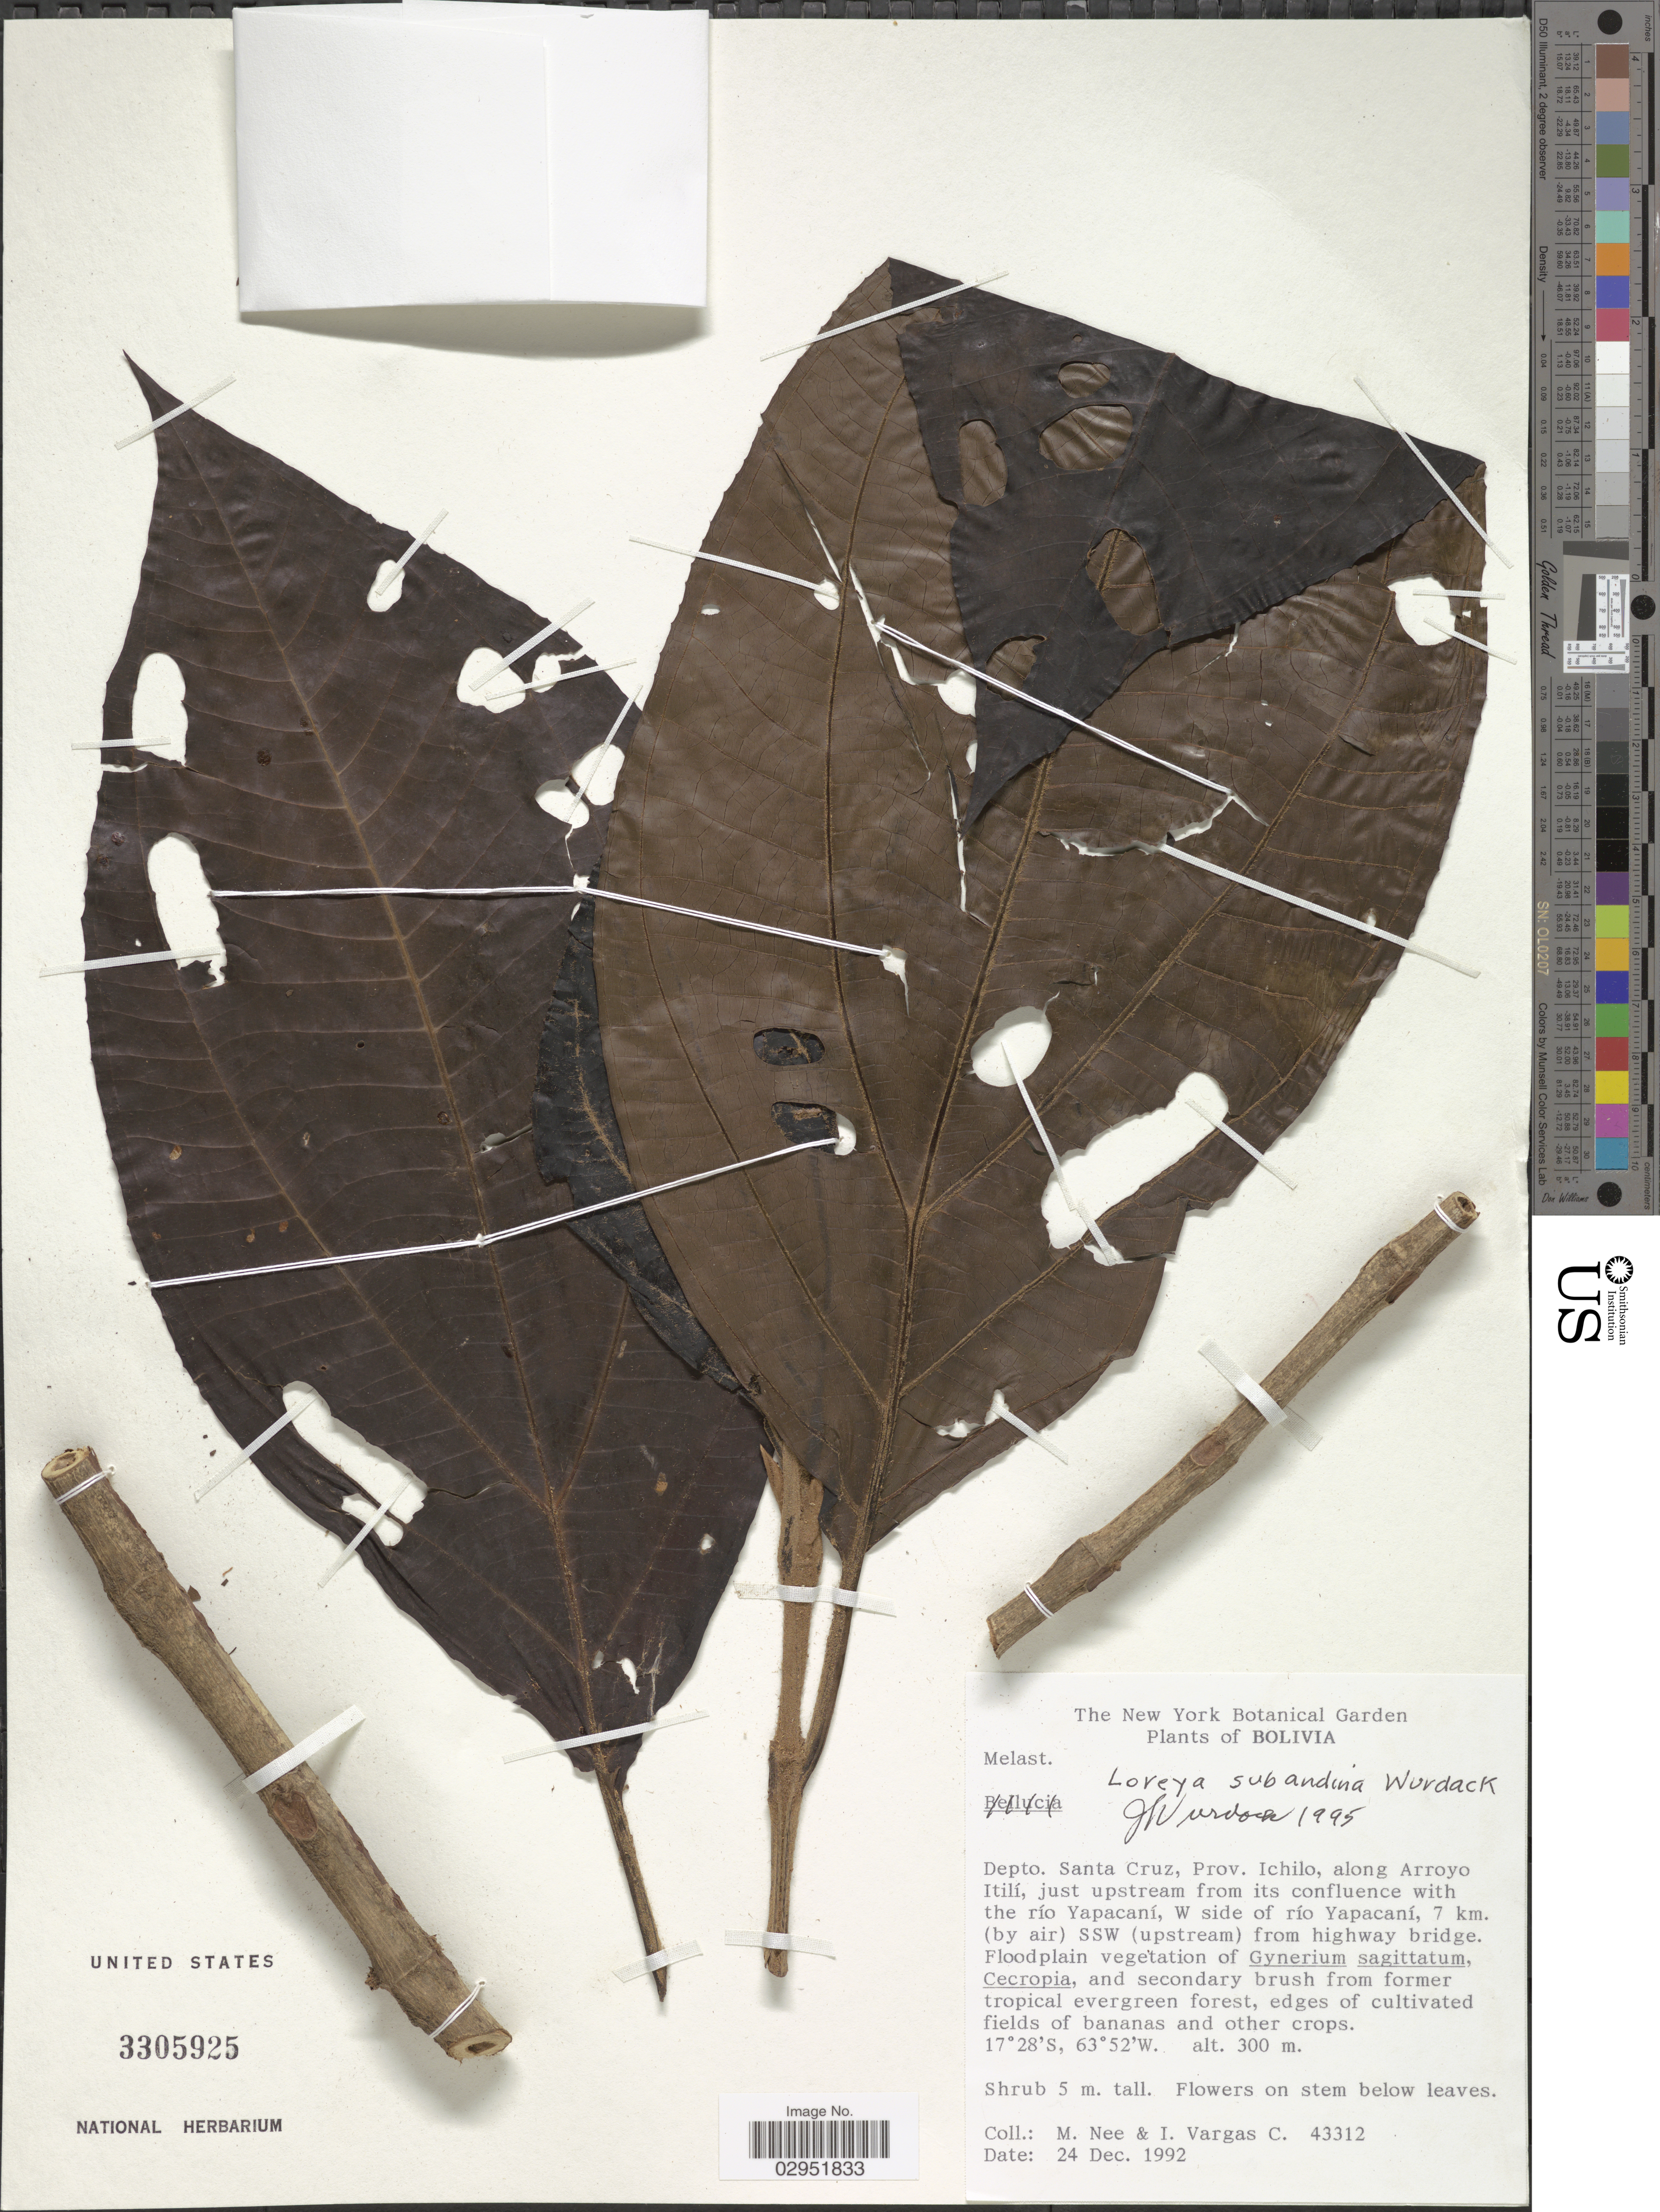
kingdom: Plantae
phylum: Tracheophyta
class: Magnoliopsida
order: Myrtales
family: Melastomataceae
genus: Bellucia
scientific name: Bellucia subandina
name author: (Wurdack) Penneys et al.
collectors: M. Nee & I. Vargas C.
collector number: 43312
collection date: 1992-12-24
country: Bolivia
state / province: Santa Cruz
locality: Depto. Santa Cruz, Prov. Ichilo, along Arroyo Itilí, just upstream from its confluence with the río Yapacaní, W side of río Yapacaní, 7 km. (by air) SSW (upstream) from highway bridge.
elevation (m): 300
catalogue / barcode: US 3305925